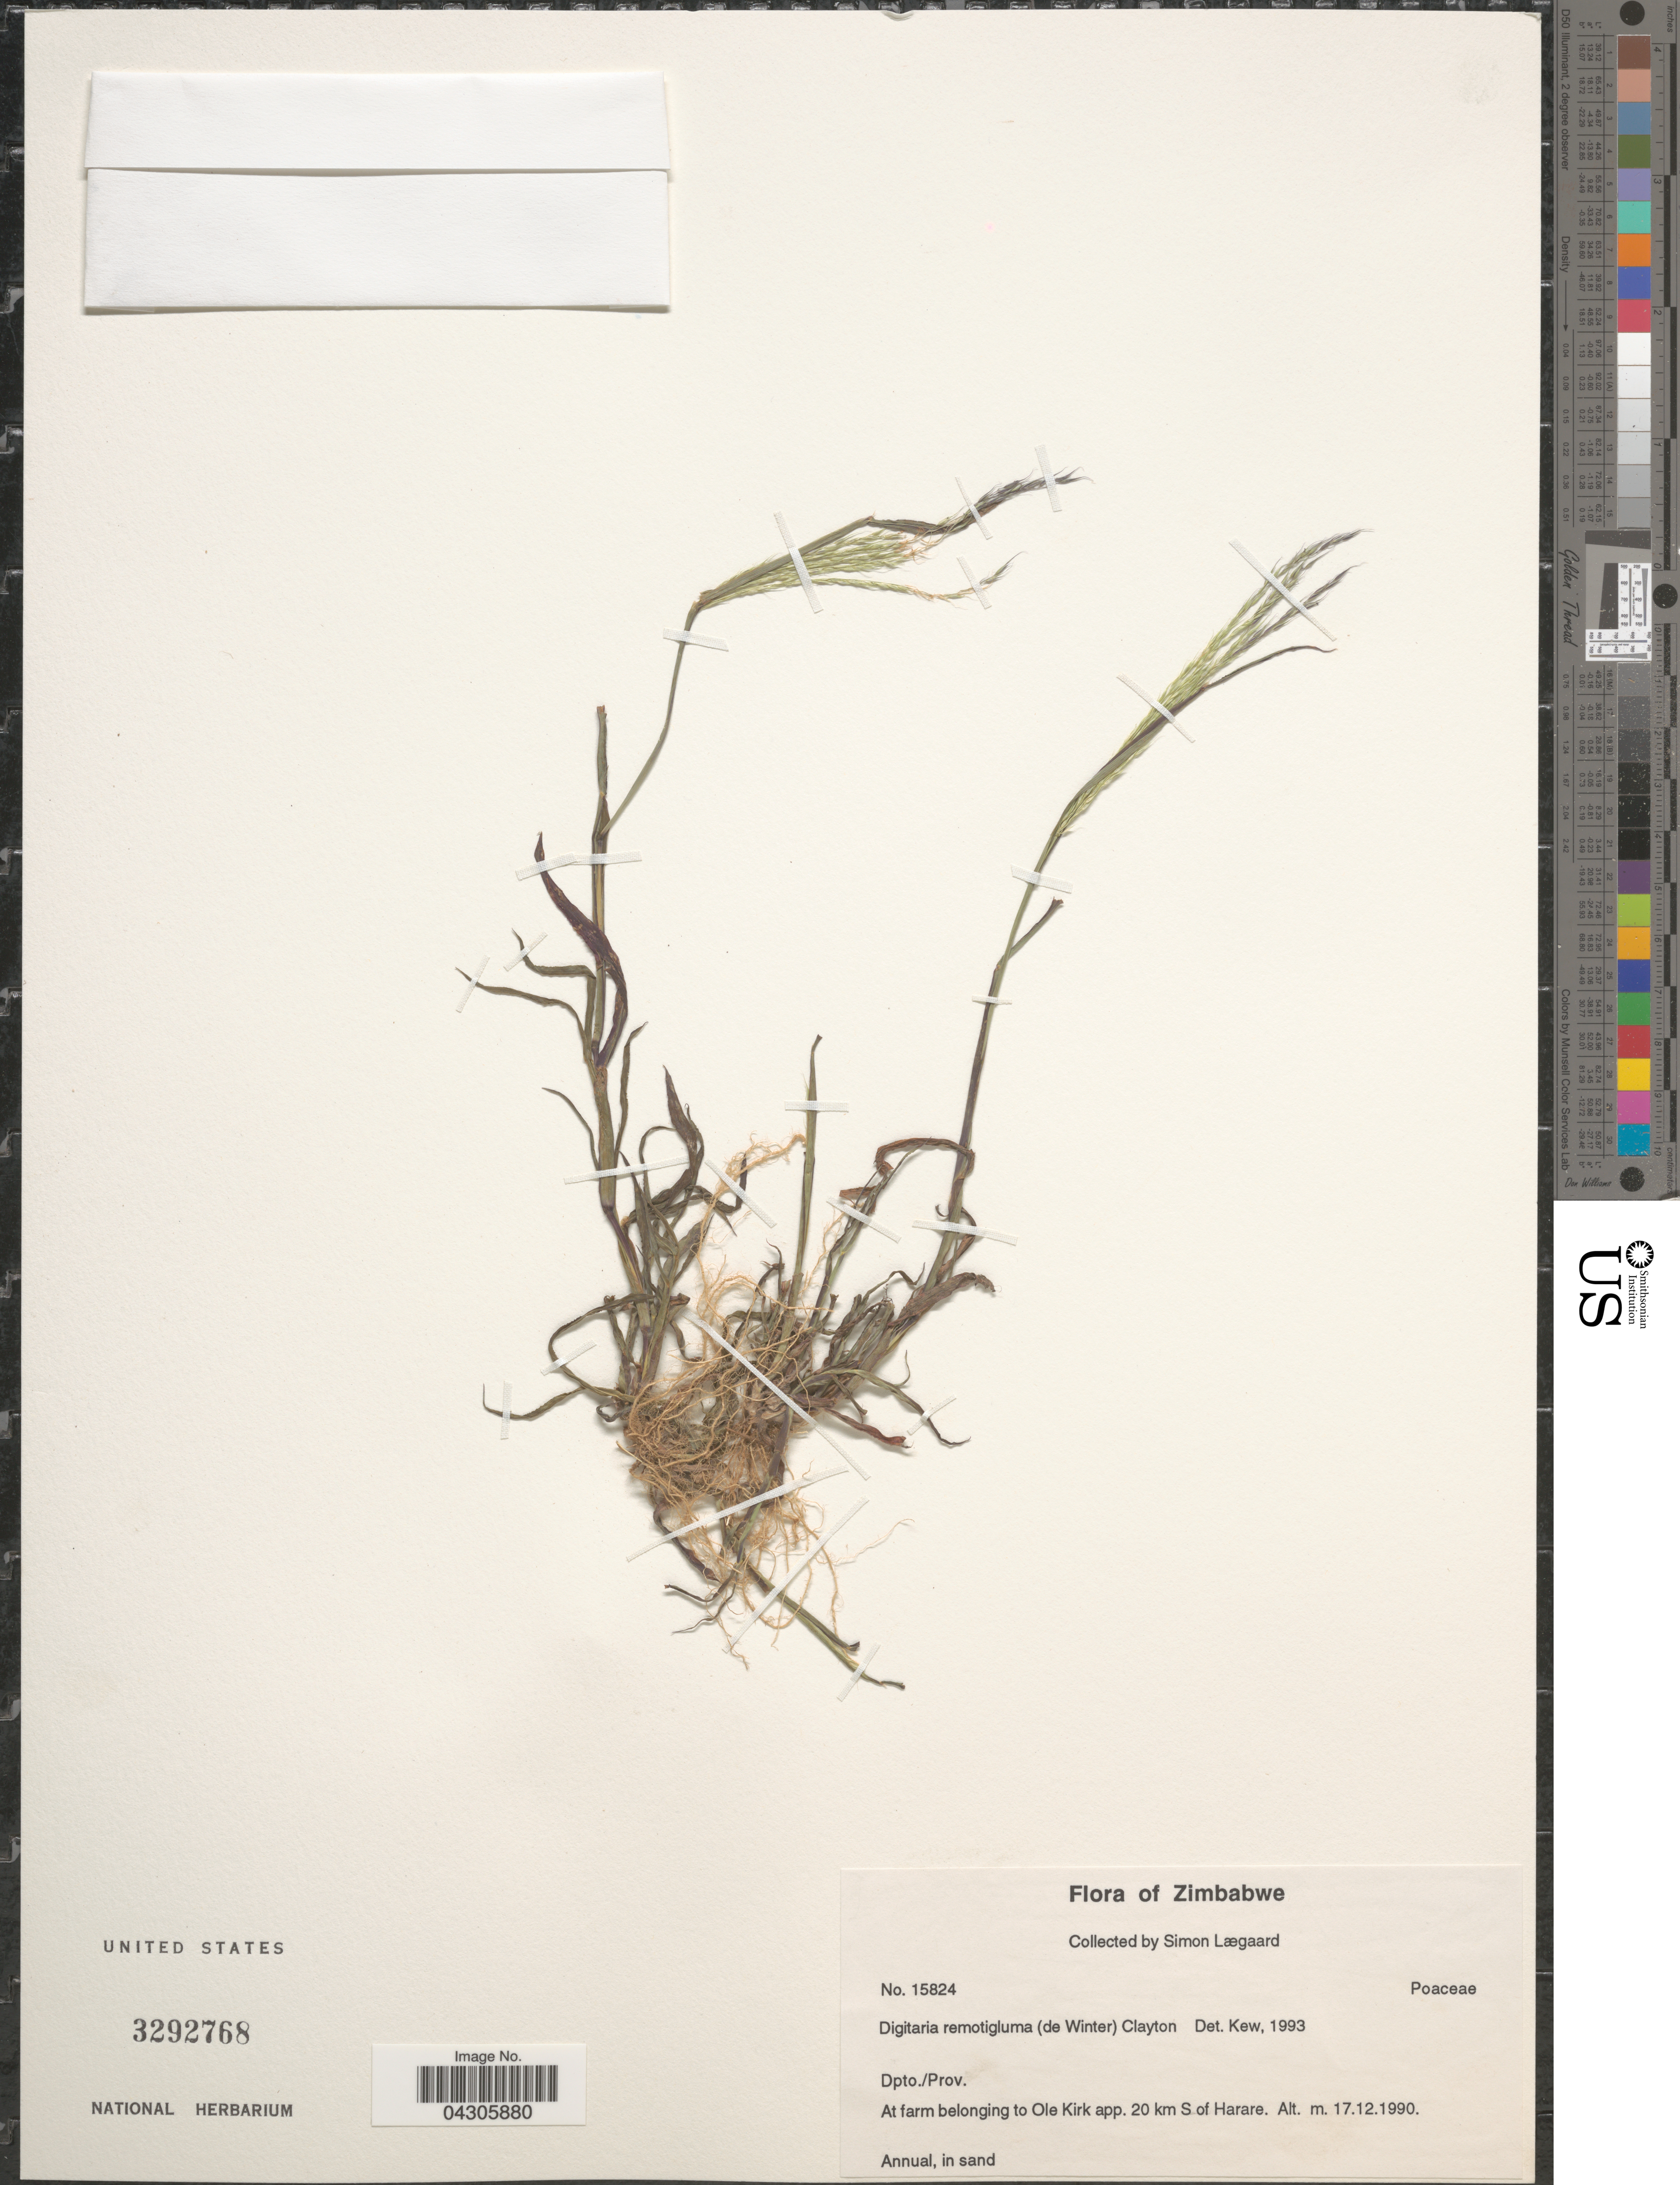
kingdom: Plantae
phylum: Tracheophyta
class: Liliopsida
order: Poales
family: Poaceae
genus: Digitaria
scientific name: Digitaria remotigluma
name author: (De Winter) Clayton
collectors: S. Lægaard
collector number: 15824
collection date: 1990-12-17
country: Zimbabwe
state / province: Harare (city)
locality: Dpto./Prov. At farm belonging to Ole Kirk app. 20 km S of Harare.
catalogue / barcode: US 3292768